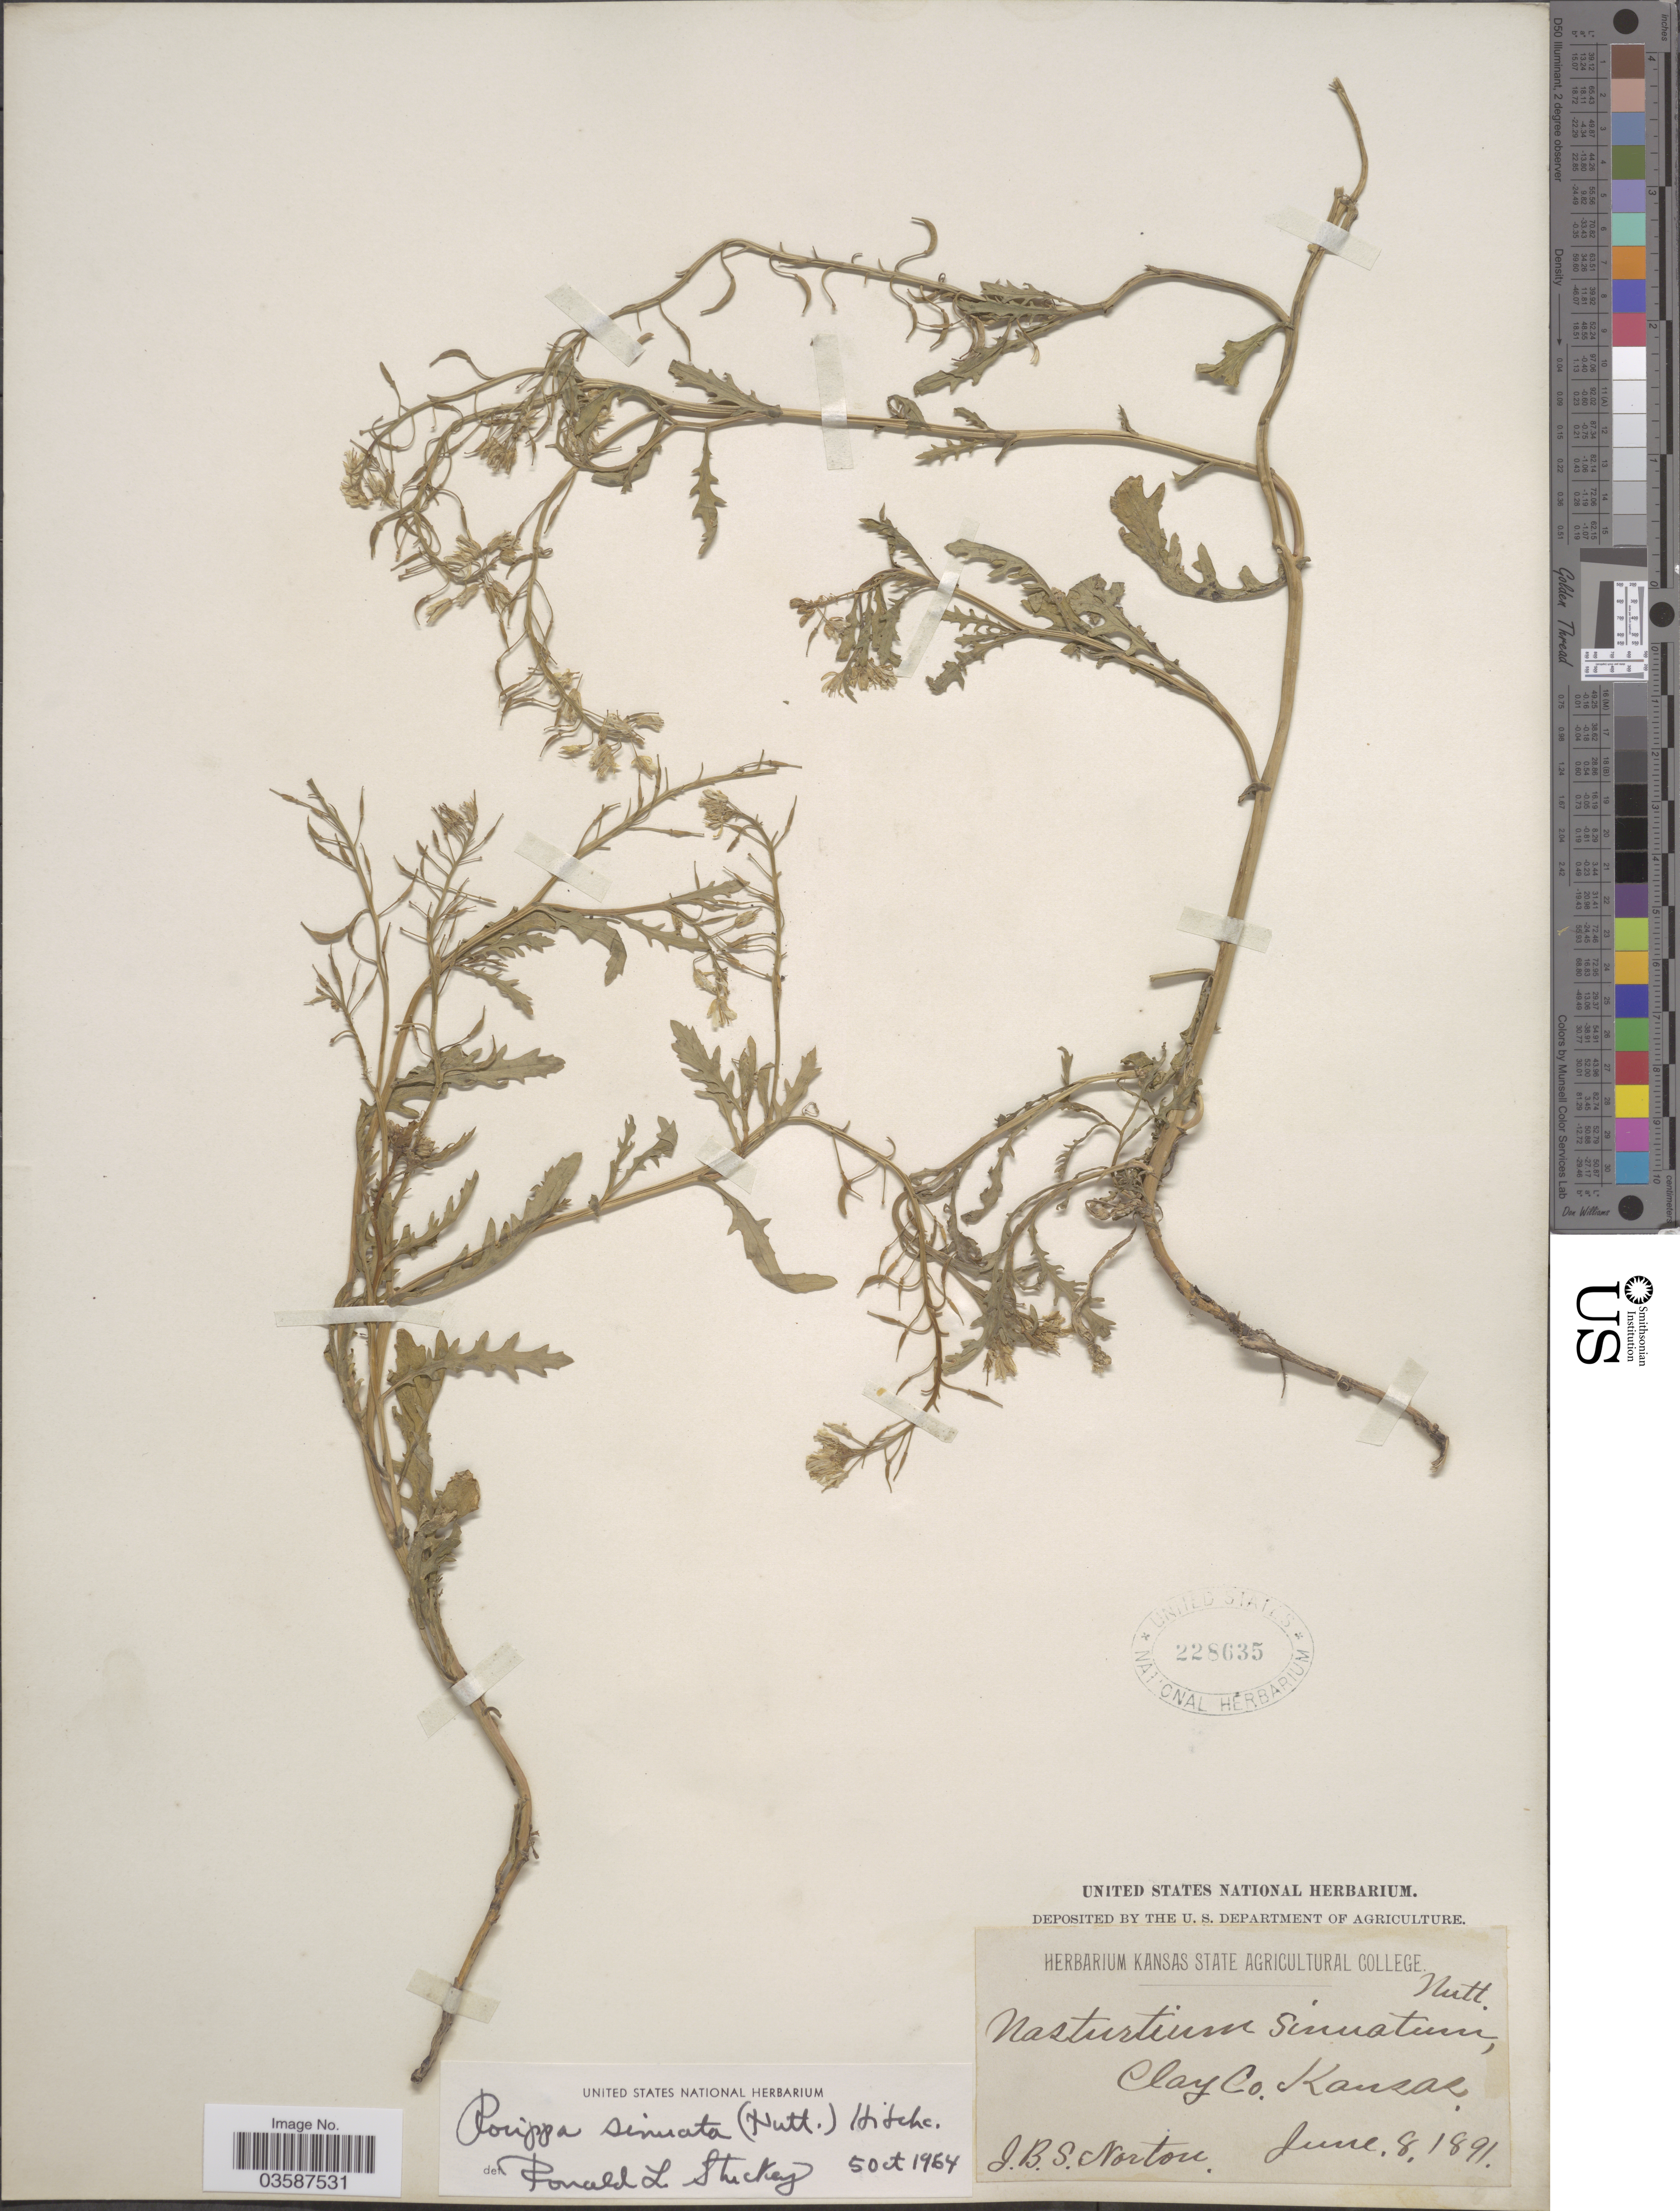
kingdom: Plantae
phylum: Tracheophyta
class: Magnoliopsida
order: Brassicales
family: Brassicaceae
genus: Rorippa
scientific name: Rorippa sinuata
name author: (Nutt.) Hitchc.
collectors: J. B. S. Norton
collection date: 1891-06-08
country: United States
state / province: Kansas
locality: Clay Co.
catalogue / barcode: US 228635